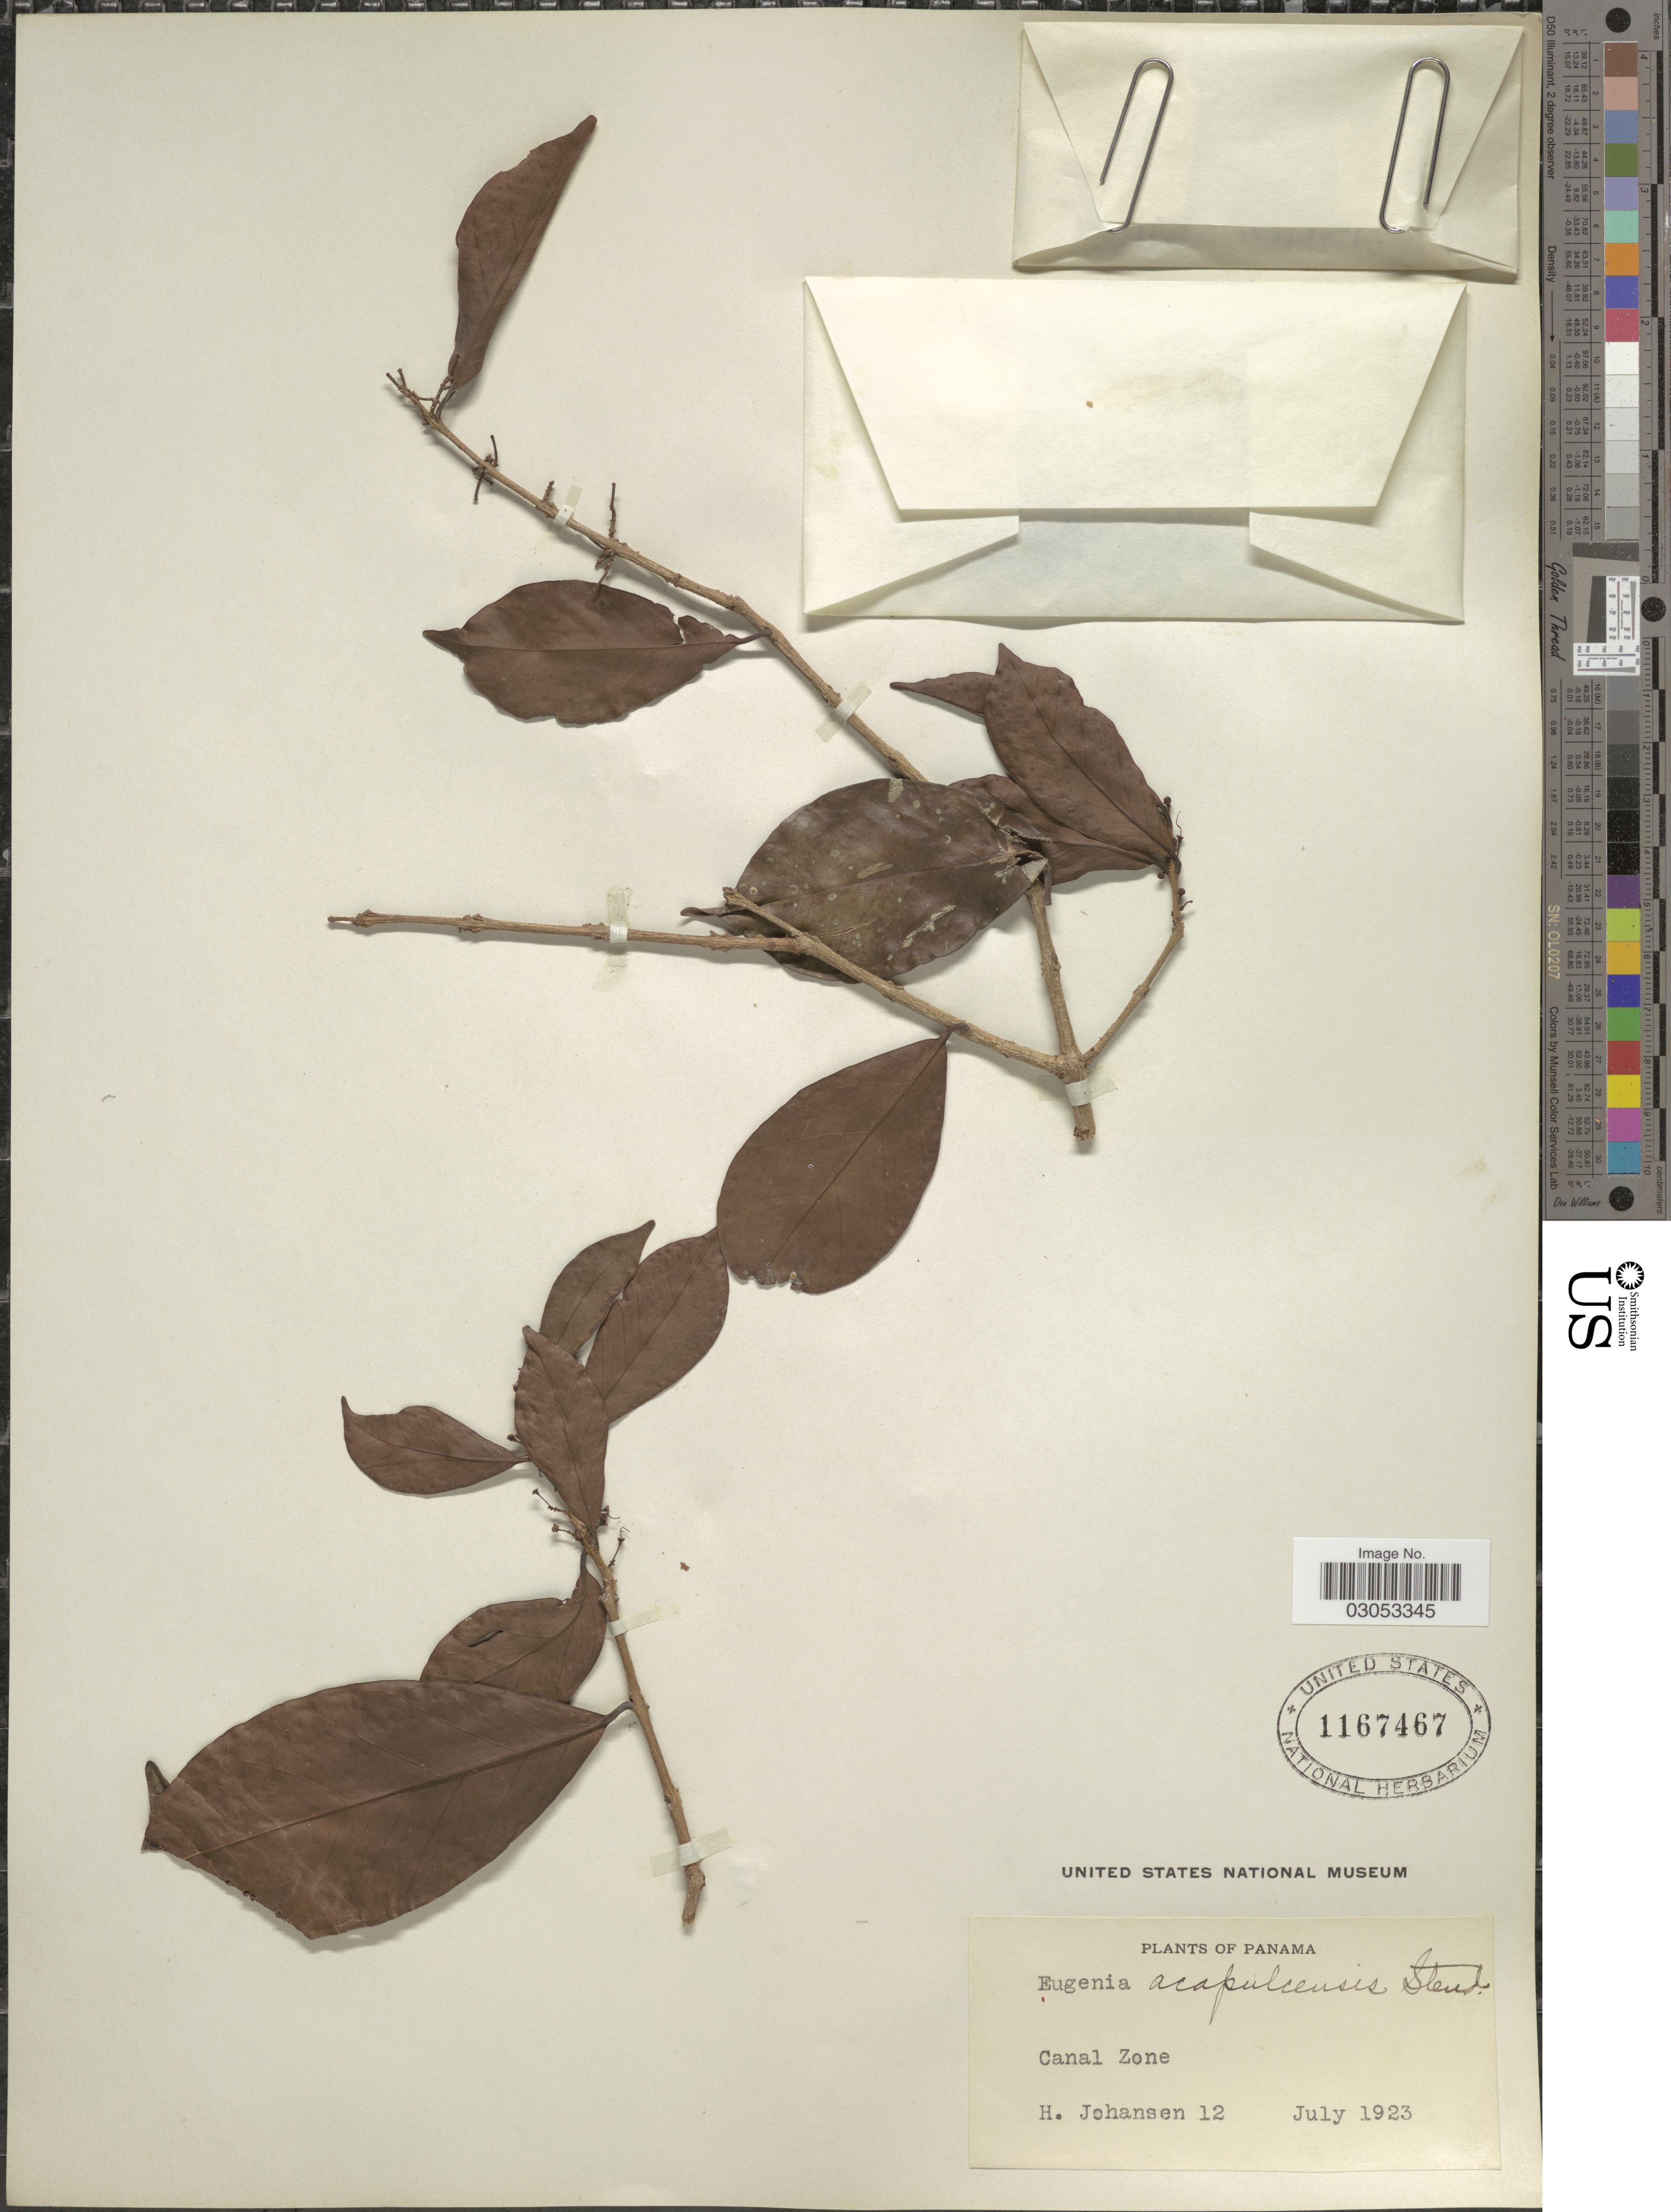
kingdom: Plantae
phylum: Tracheophyta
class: Magnoliopsida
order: Myrtales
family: Myrtaceae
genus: Eugenia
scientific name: Eugenia acapulcensis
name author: Steud.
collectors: H. Johansen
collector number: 12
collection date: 1923-07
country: Panama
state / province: Colón / Panamá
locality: Canal Zone.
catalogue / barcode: US 1167467